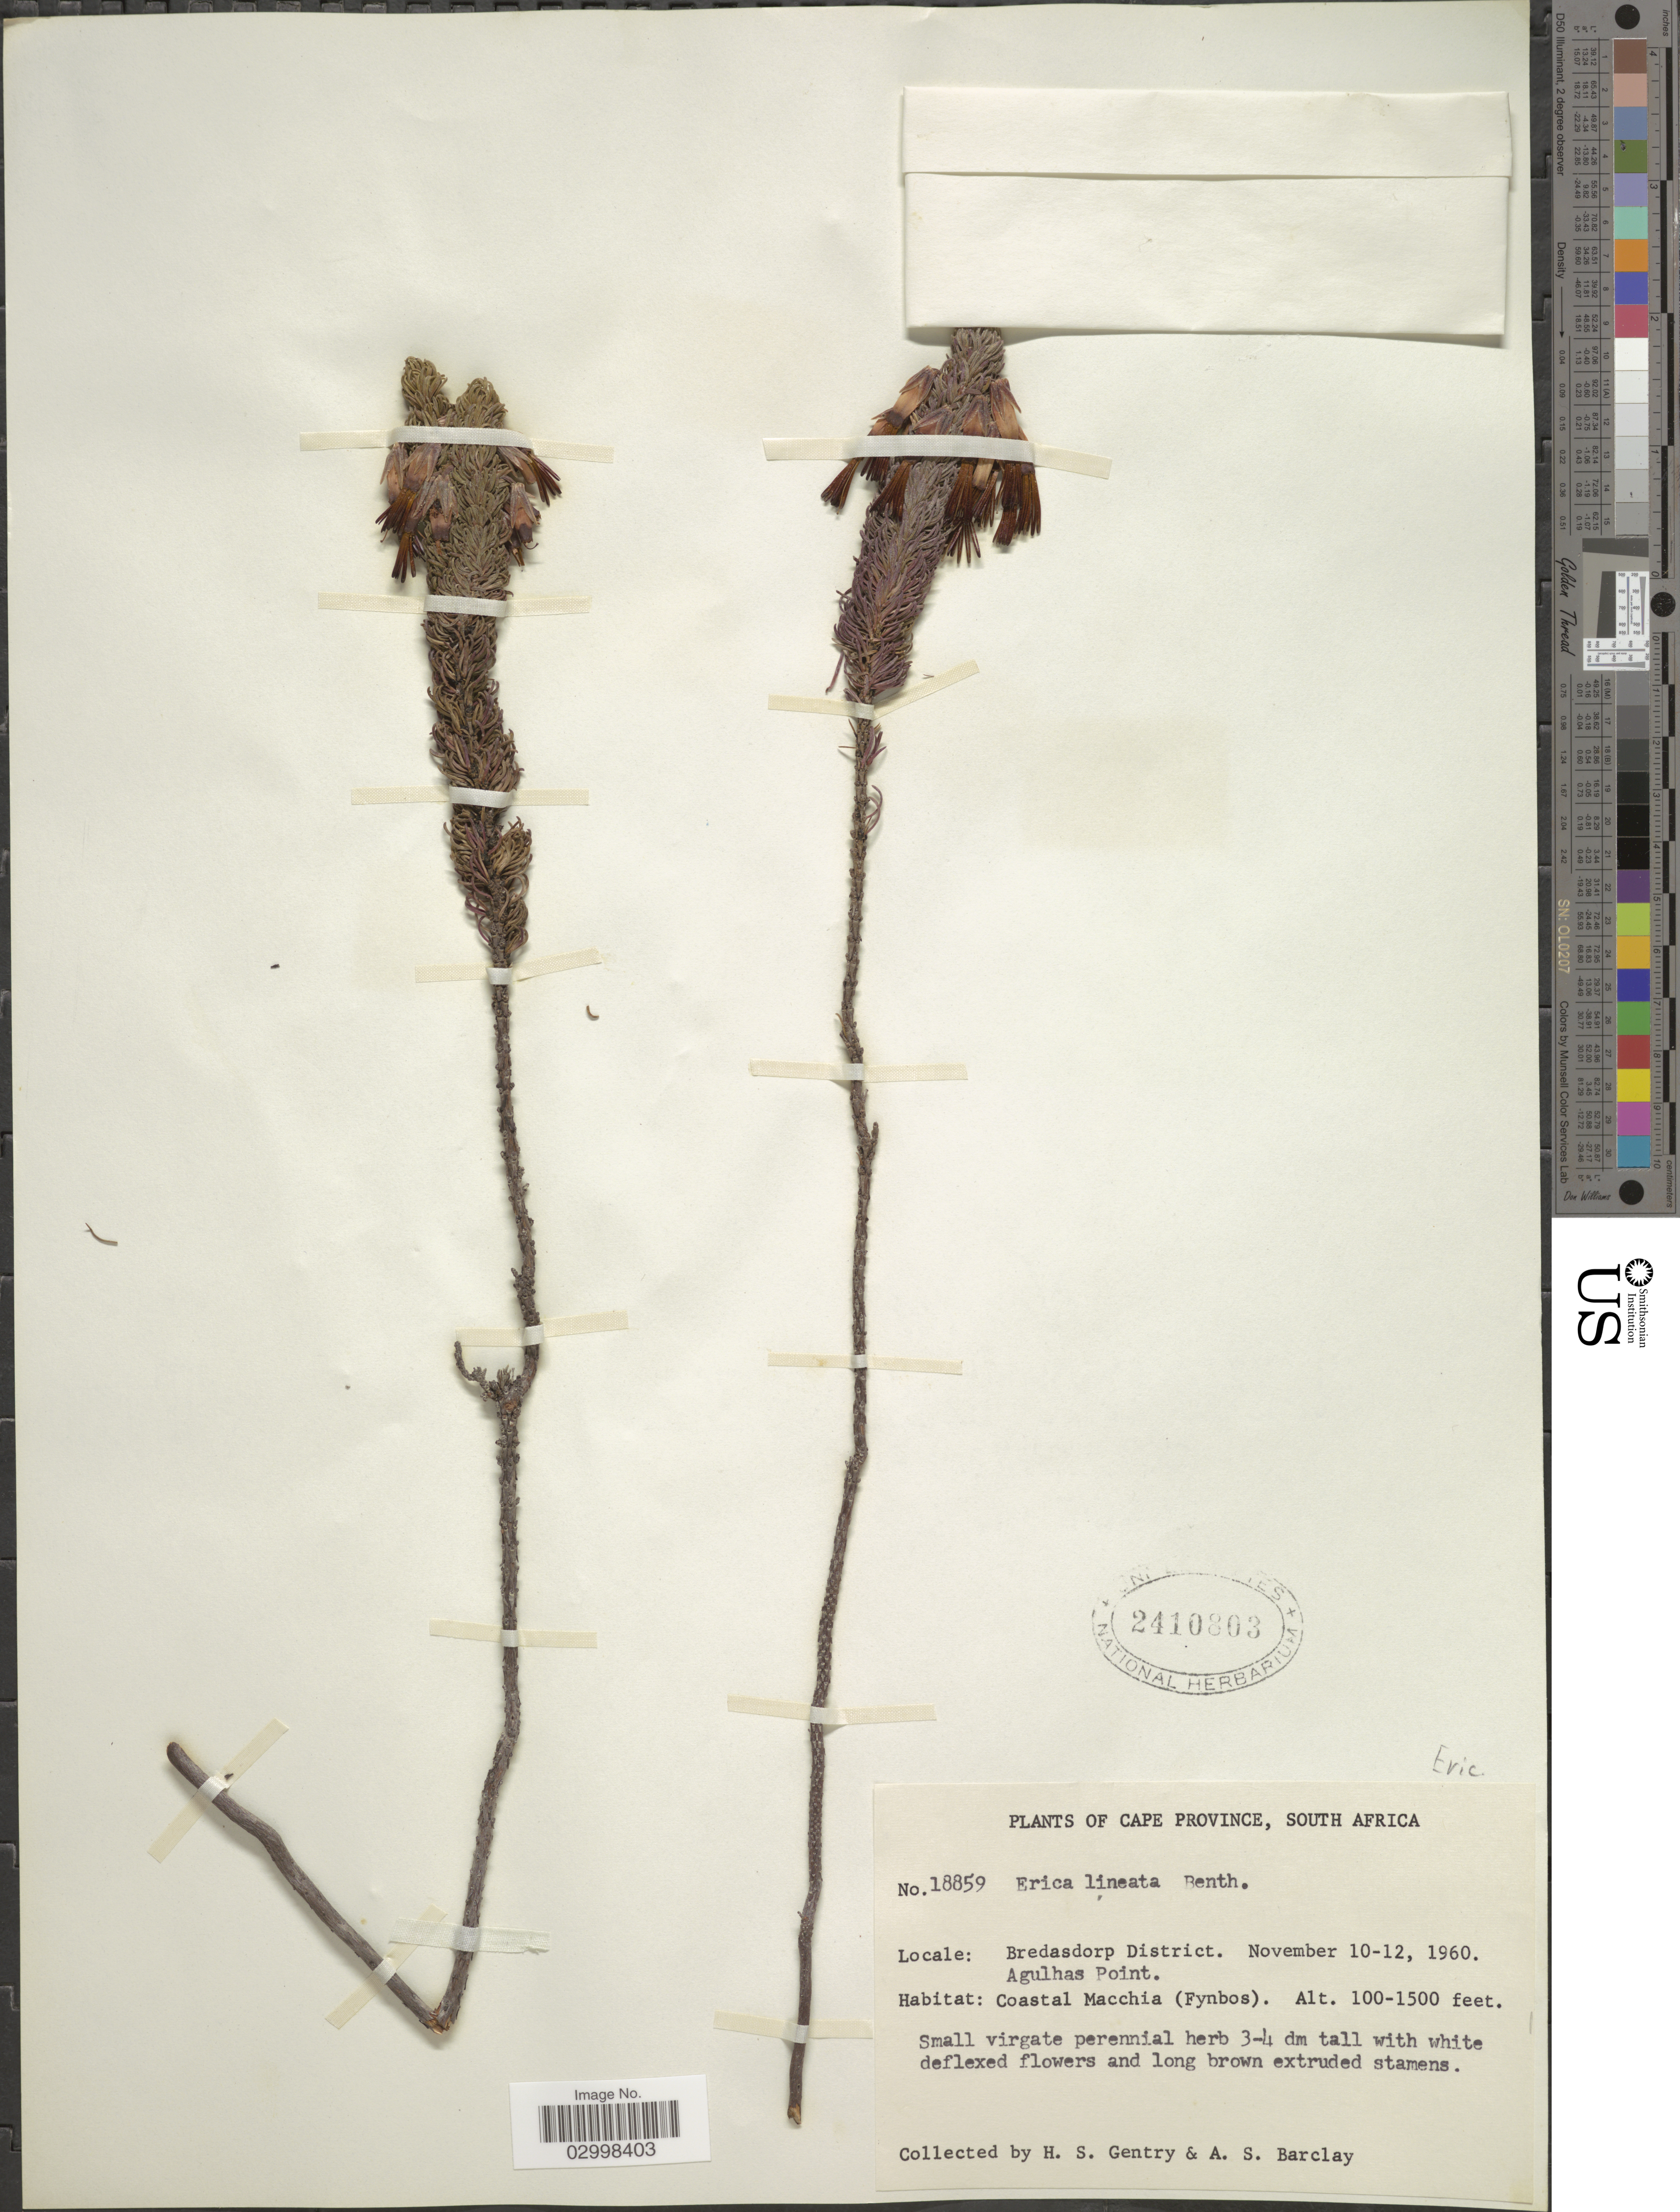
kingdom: Plantae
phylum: Tracheophyta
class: Magnoliopsida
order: Ericales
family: Ericaceae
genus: Erica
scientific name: Erica lineata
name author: Benth.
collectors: H. S. Gentry & A. S. Barclay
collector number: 18859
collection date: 1960-11-10/1960-11-12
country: South Africa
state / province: Western Cape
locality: Bredasdorp District. Agulhas Point. Coastal Macchia (Fynbos).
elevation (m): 30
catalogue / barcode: US 2410803